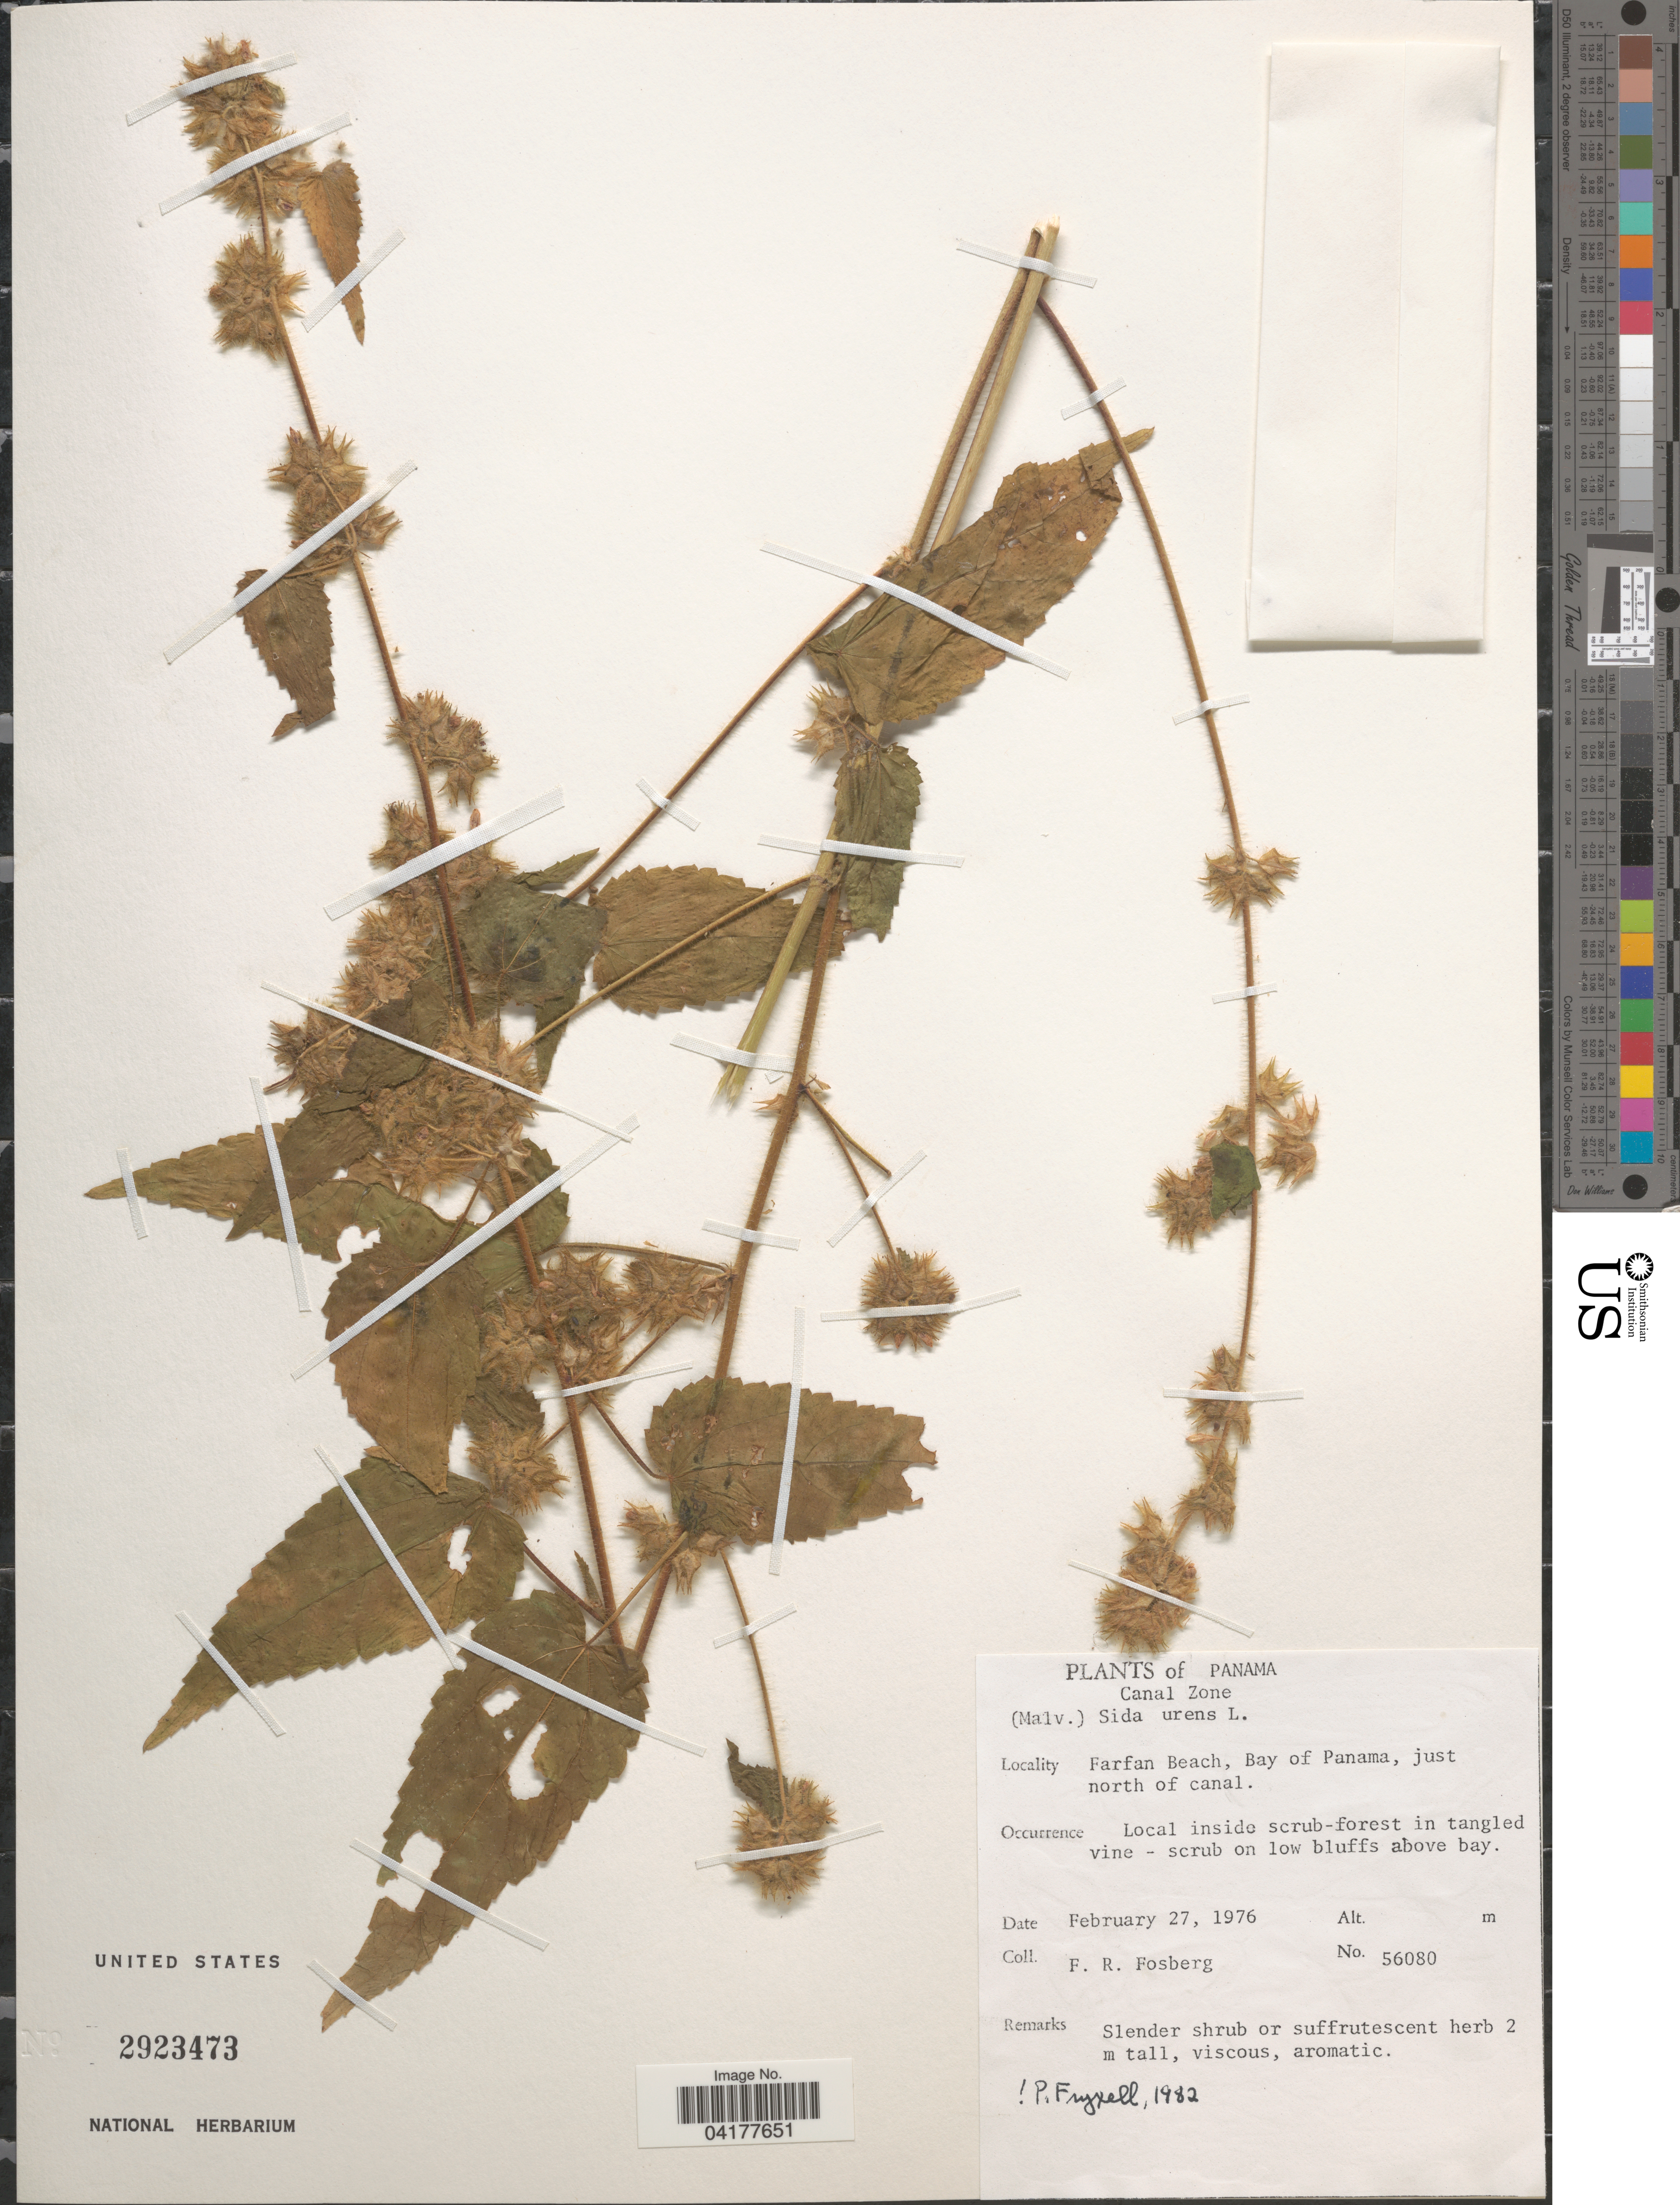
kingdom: Plantae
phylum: Tracheophyta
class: Magnoliopsida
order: Malvales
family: Malvaceae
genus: Sida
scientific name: Sida urens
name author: L.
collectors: F. R. Fosberg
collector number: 56080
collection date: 1976-02-27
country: Panama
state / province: Colón / Panamá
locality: Canal Zone. Farfan Beach, Bay of Panama, just north of canal.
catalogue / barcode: US 2923473